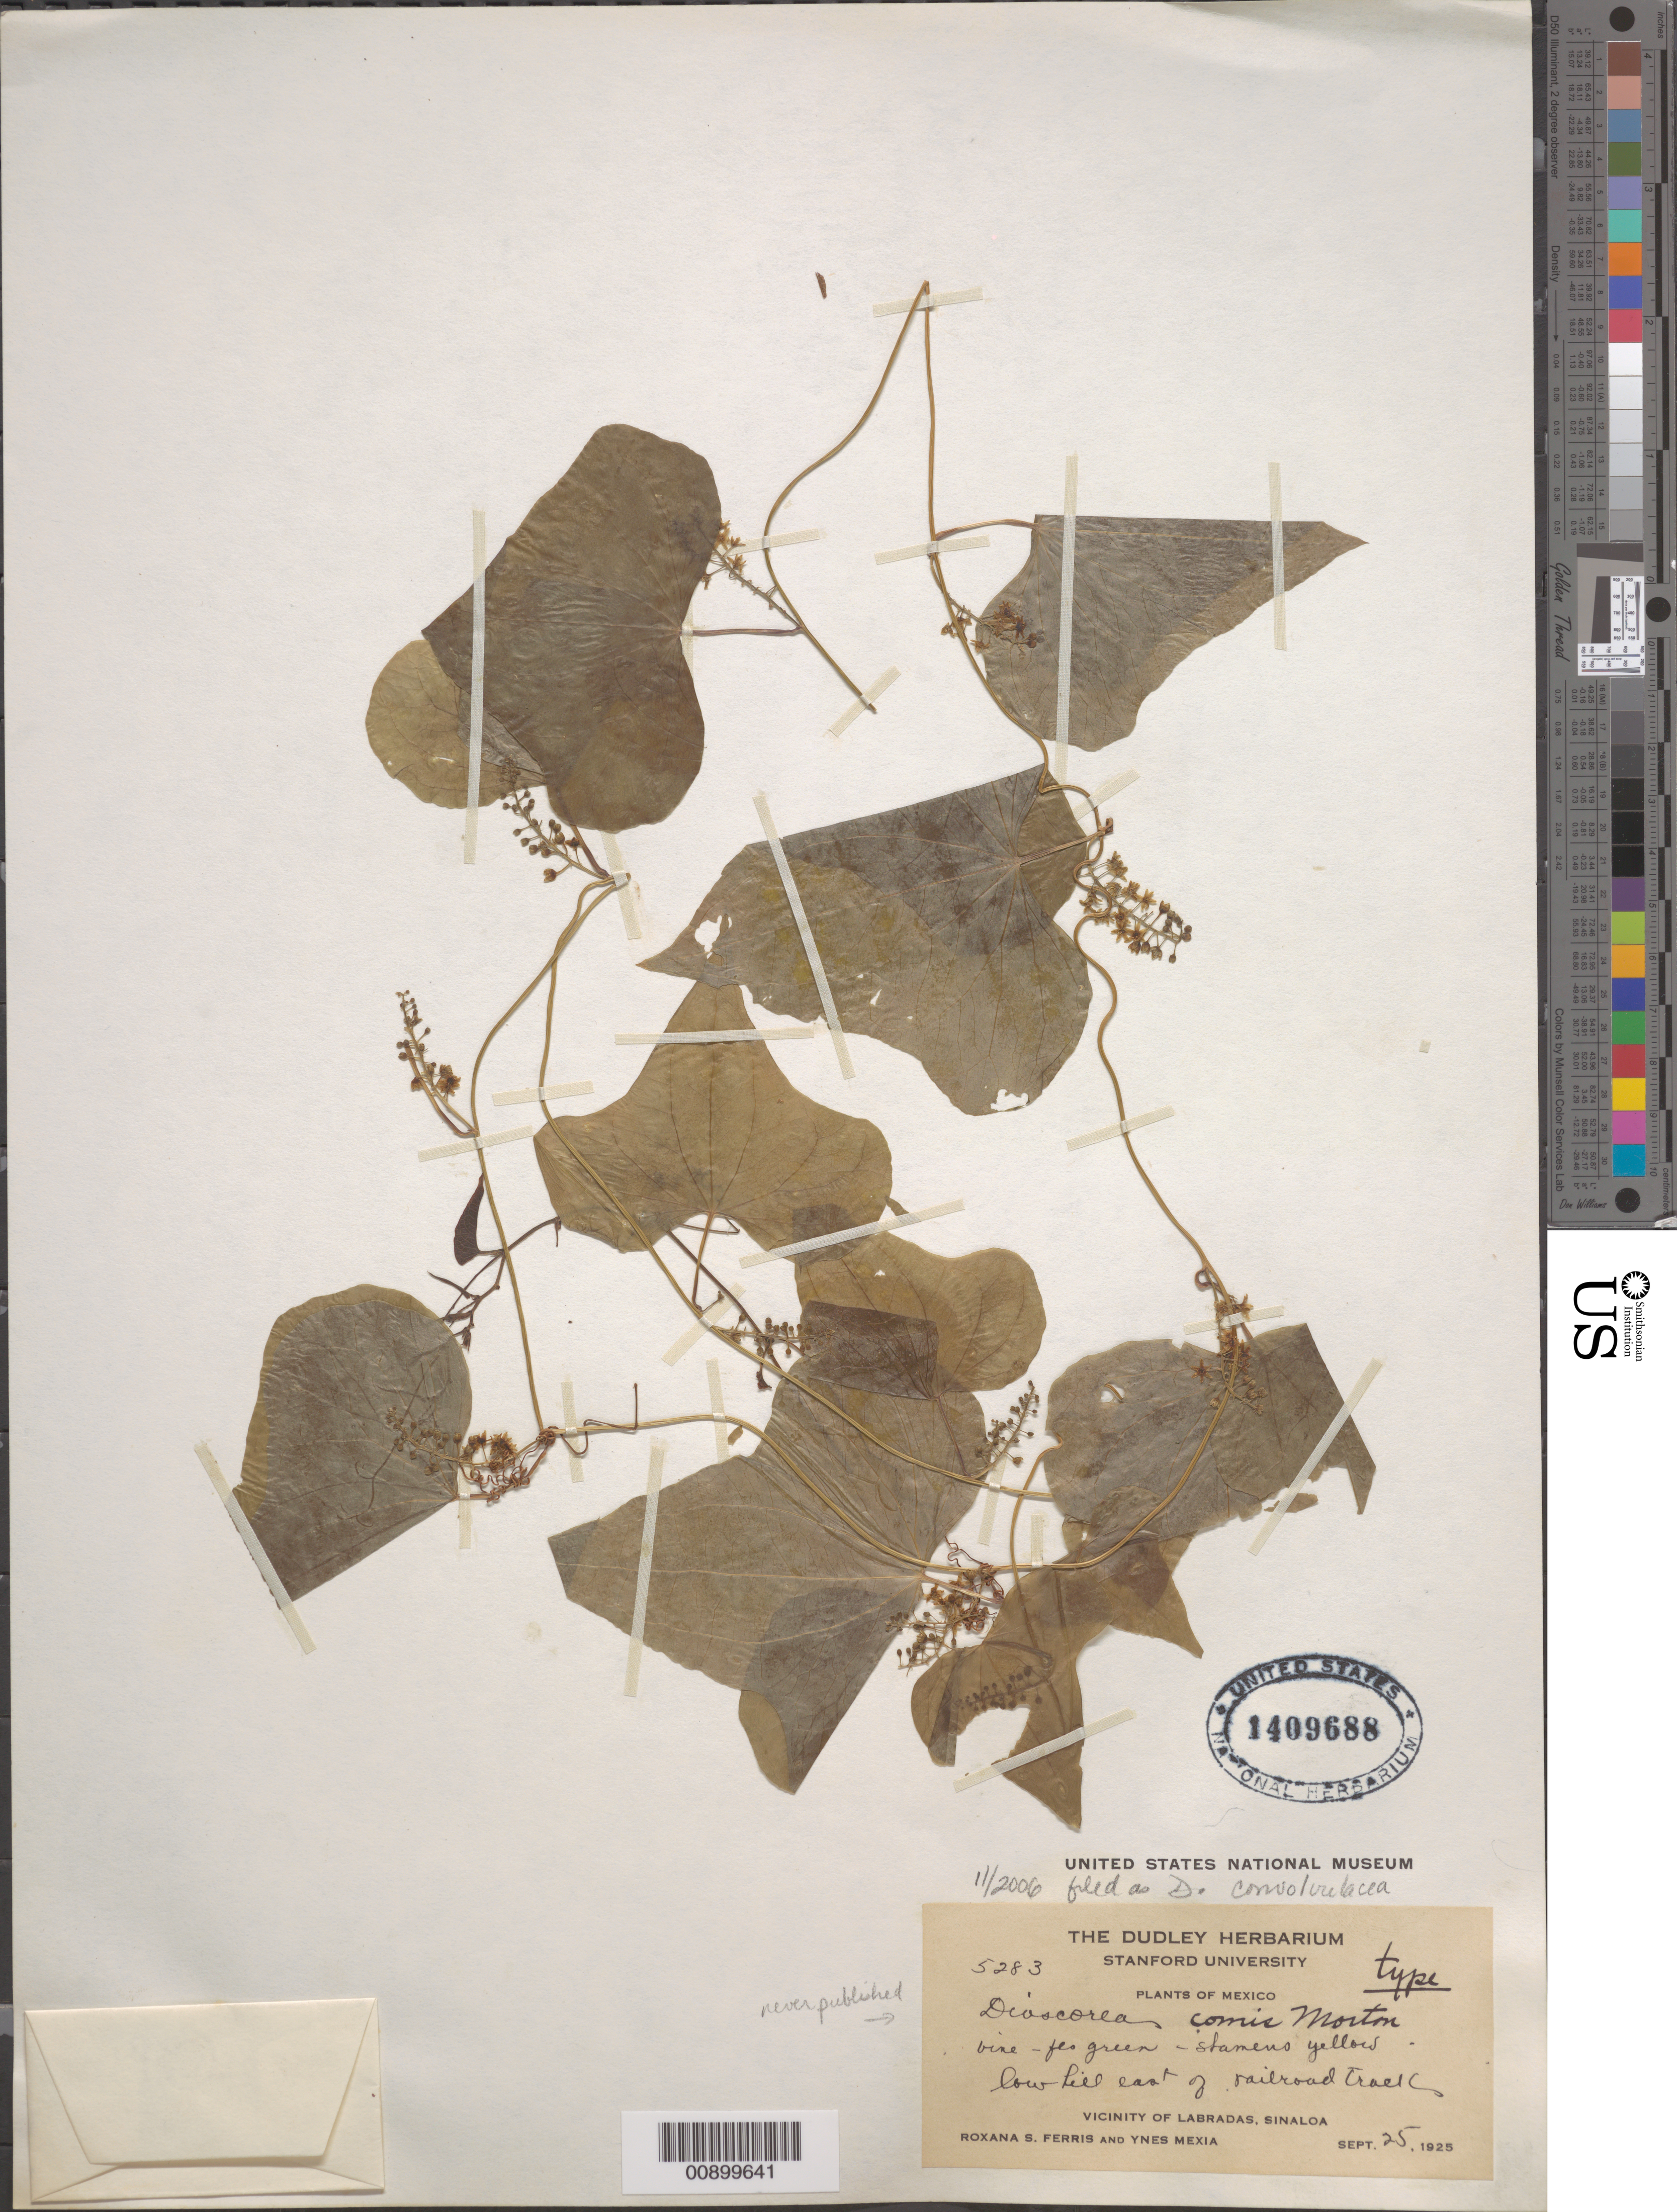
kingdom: Plantae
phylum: Tracheophyta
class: Liliopsida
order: Dioscoreales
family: Dioscoreaceae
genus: Dioscorea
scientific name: Dioscorea convolvulacea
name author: Schltdl. & Cham.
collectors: R. S. Ferris & Y. Mexia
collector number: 5283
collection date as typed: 25 Sep 1925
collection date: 1925-09-25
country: Mexico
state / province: Sinaloa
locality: Low hill east of railroad track. Vicinity of Labradas, Sinaloa.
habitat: Low hill.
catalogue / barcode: US 1409688